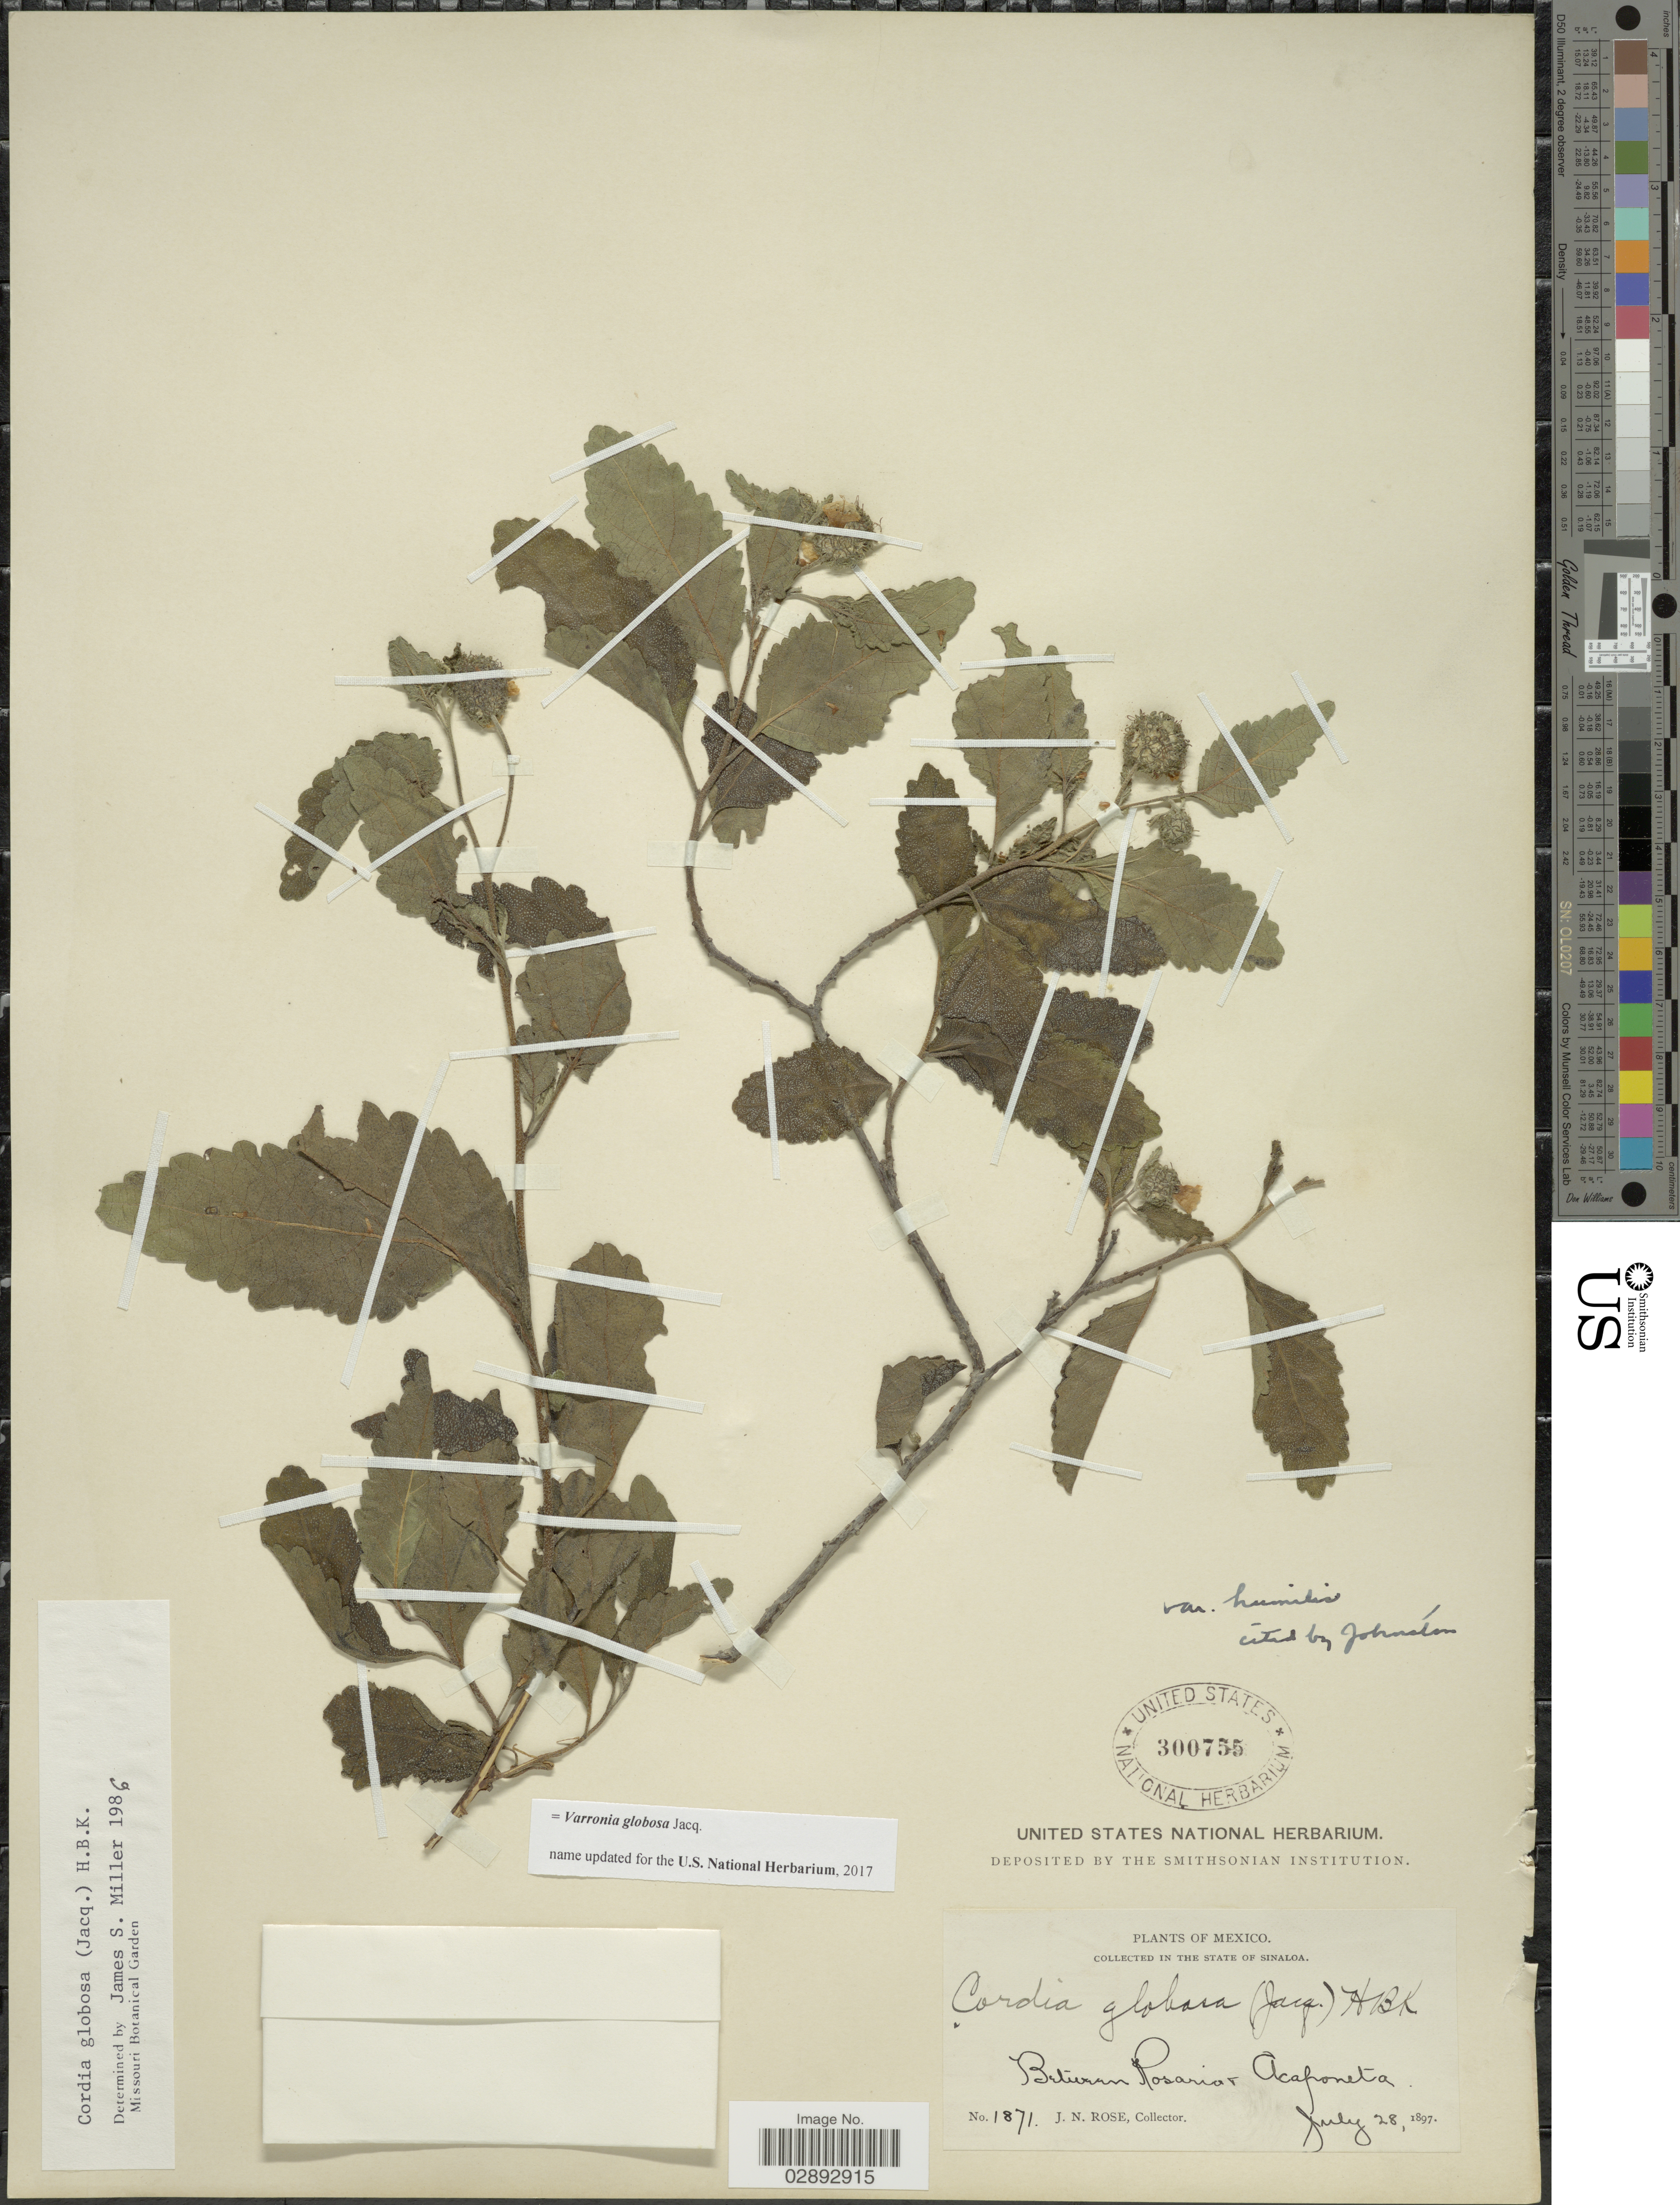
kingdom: Plantae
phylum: Tracheophyta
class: Magnoliopsida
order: Boraginales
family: Cordiaceae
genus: Varronia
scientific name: Varronia globosa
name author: Jacq.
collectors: J. N. Rose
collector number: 1871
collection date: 1897-07-28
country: Mexico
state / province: Sinaloa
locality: In the State of Sinaloa. Between Rosario & Acaponeta.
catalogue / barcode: US 300755